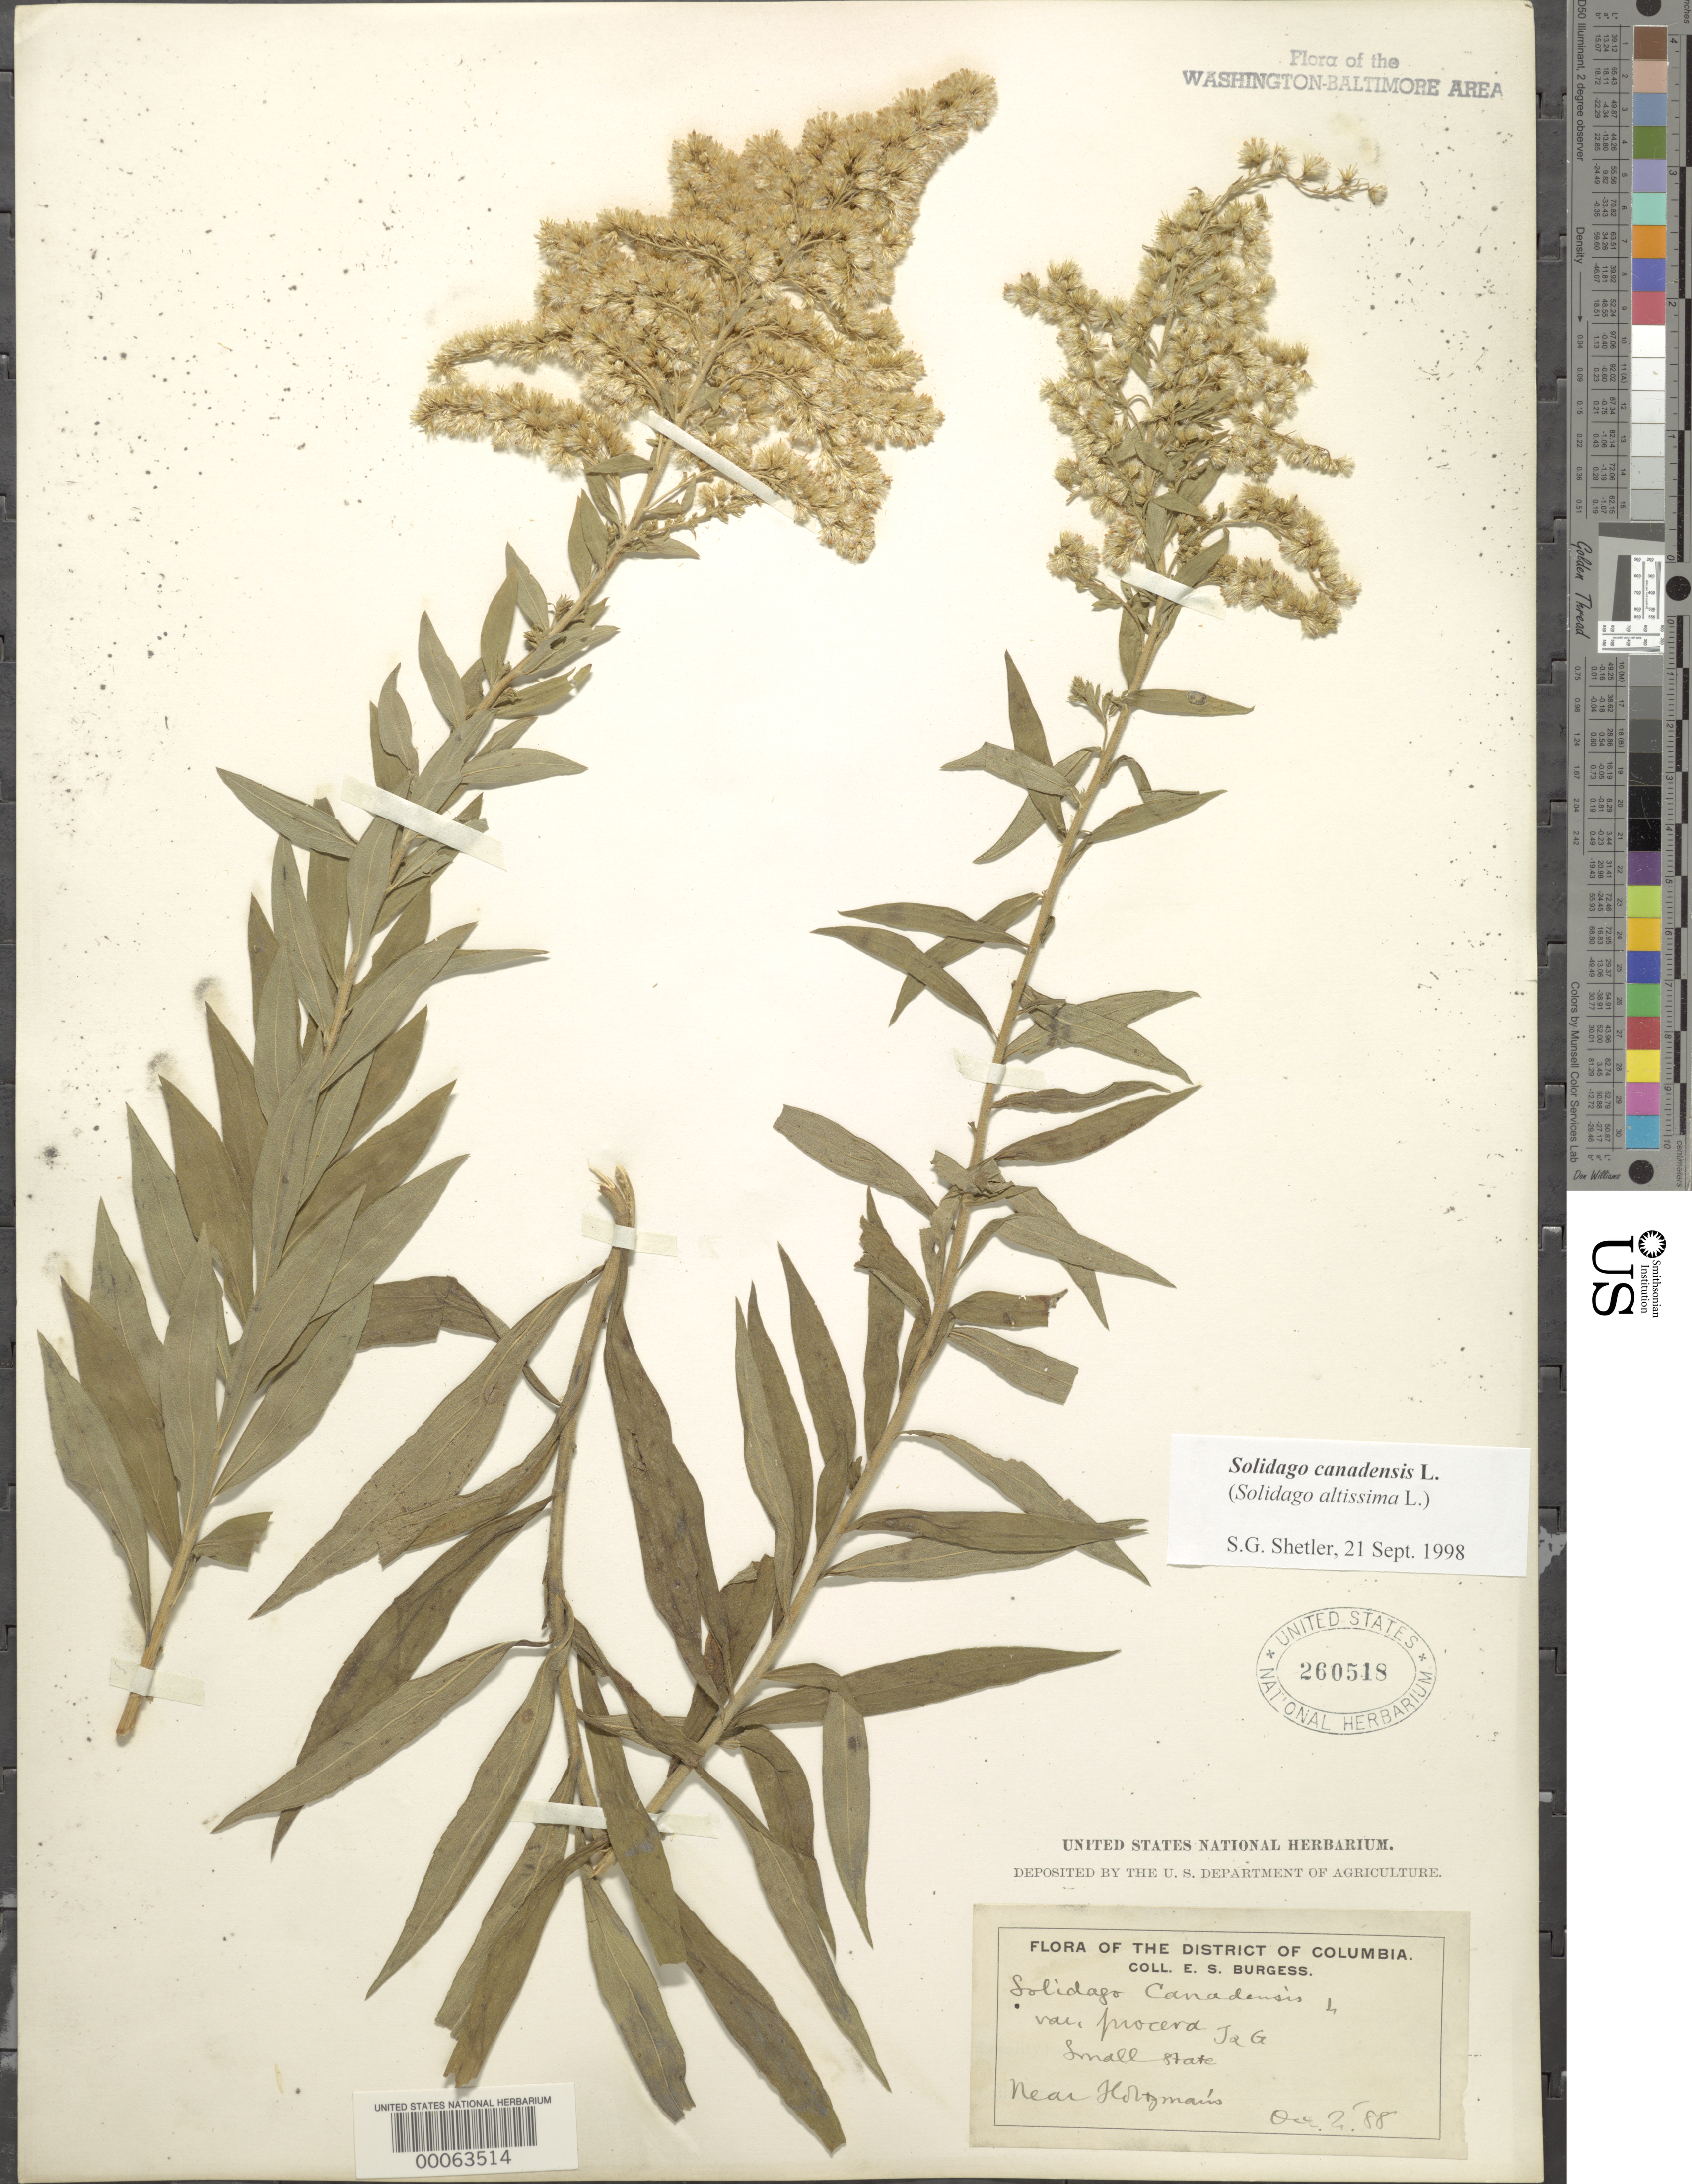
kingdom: Plantae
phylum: Tracheophyta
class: Magnoliopsida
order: Asterales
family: Asteraceae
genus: Solidago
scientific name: Solidago canadensis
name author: L.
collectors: E. Burgess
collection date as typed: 02 Oct 1888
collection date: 1888-10-02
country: United States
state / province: District of Columbia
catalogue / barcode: US 260518